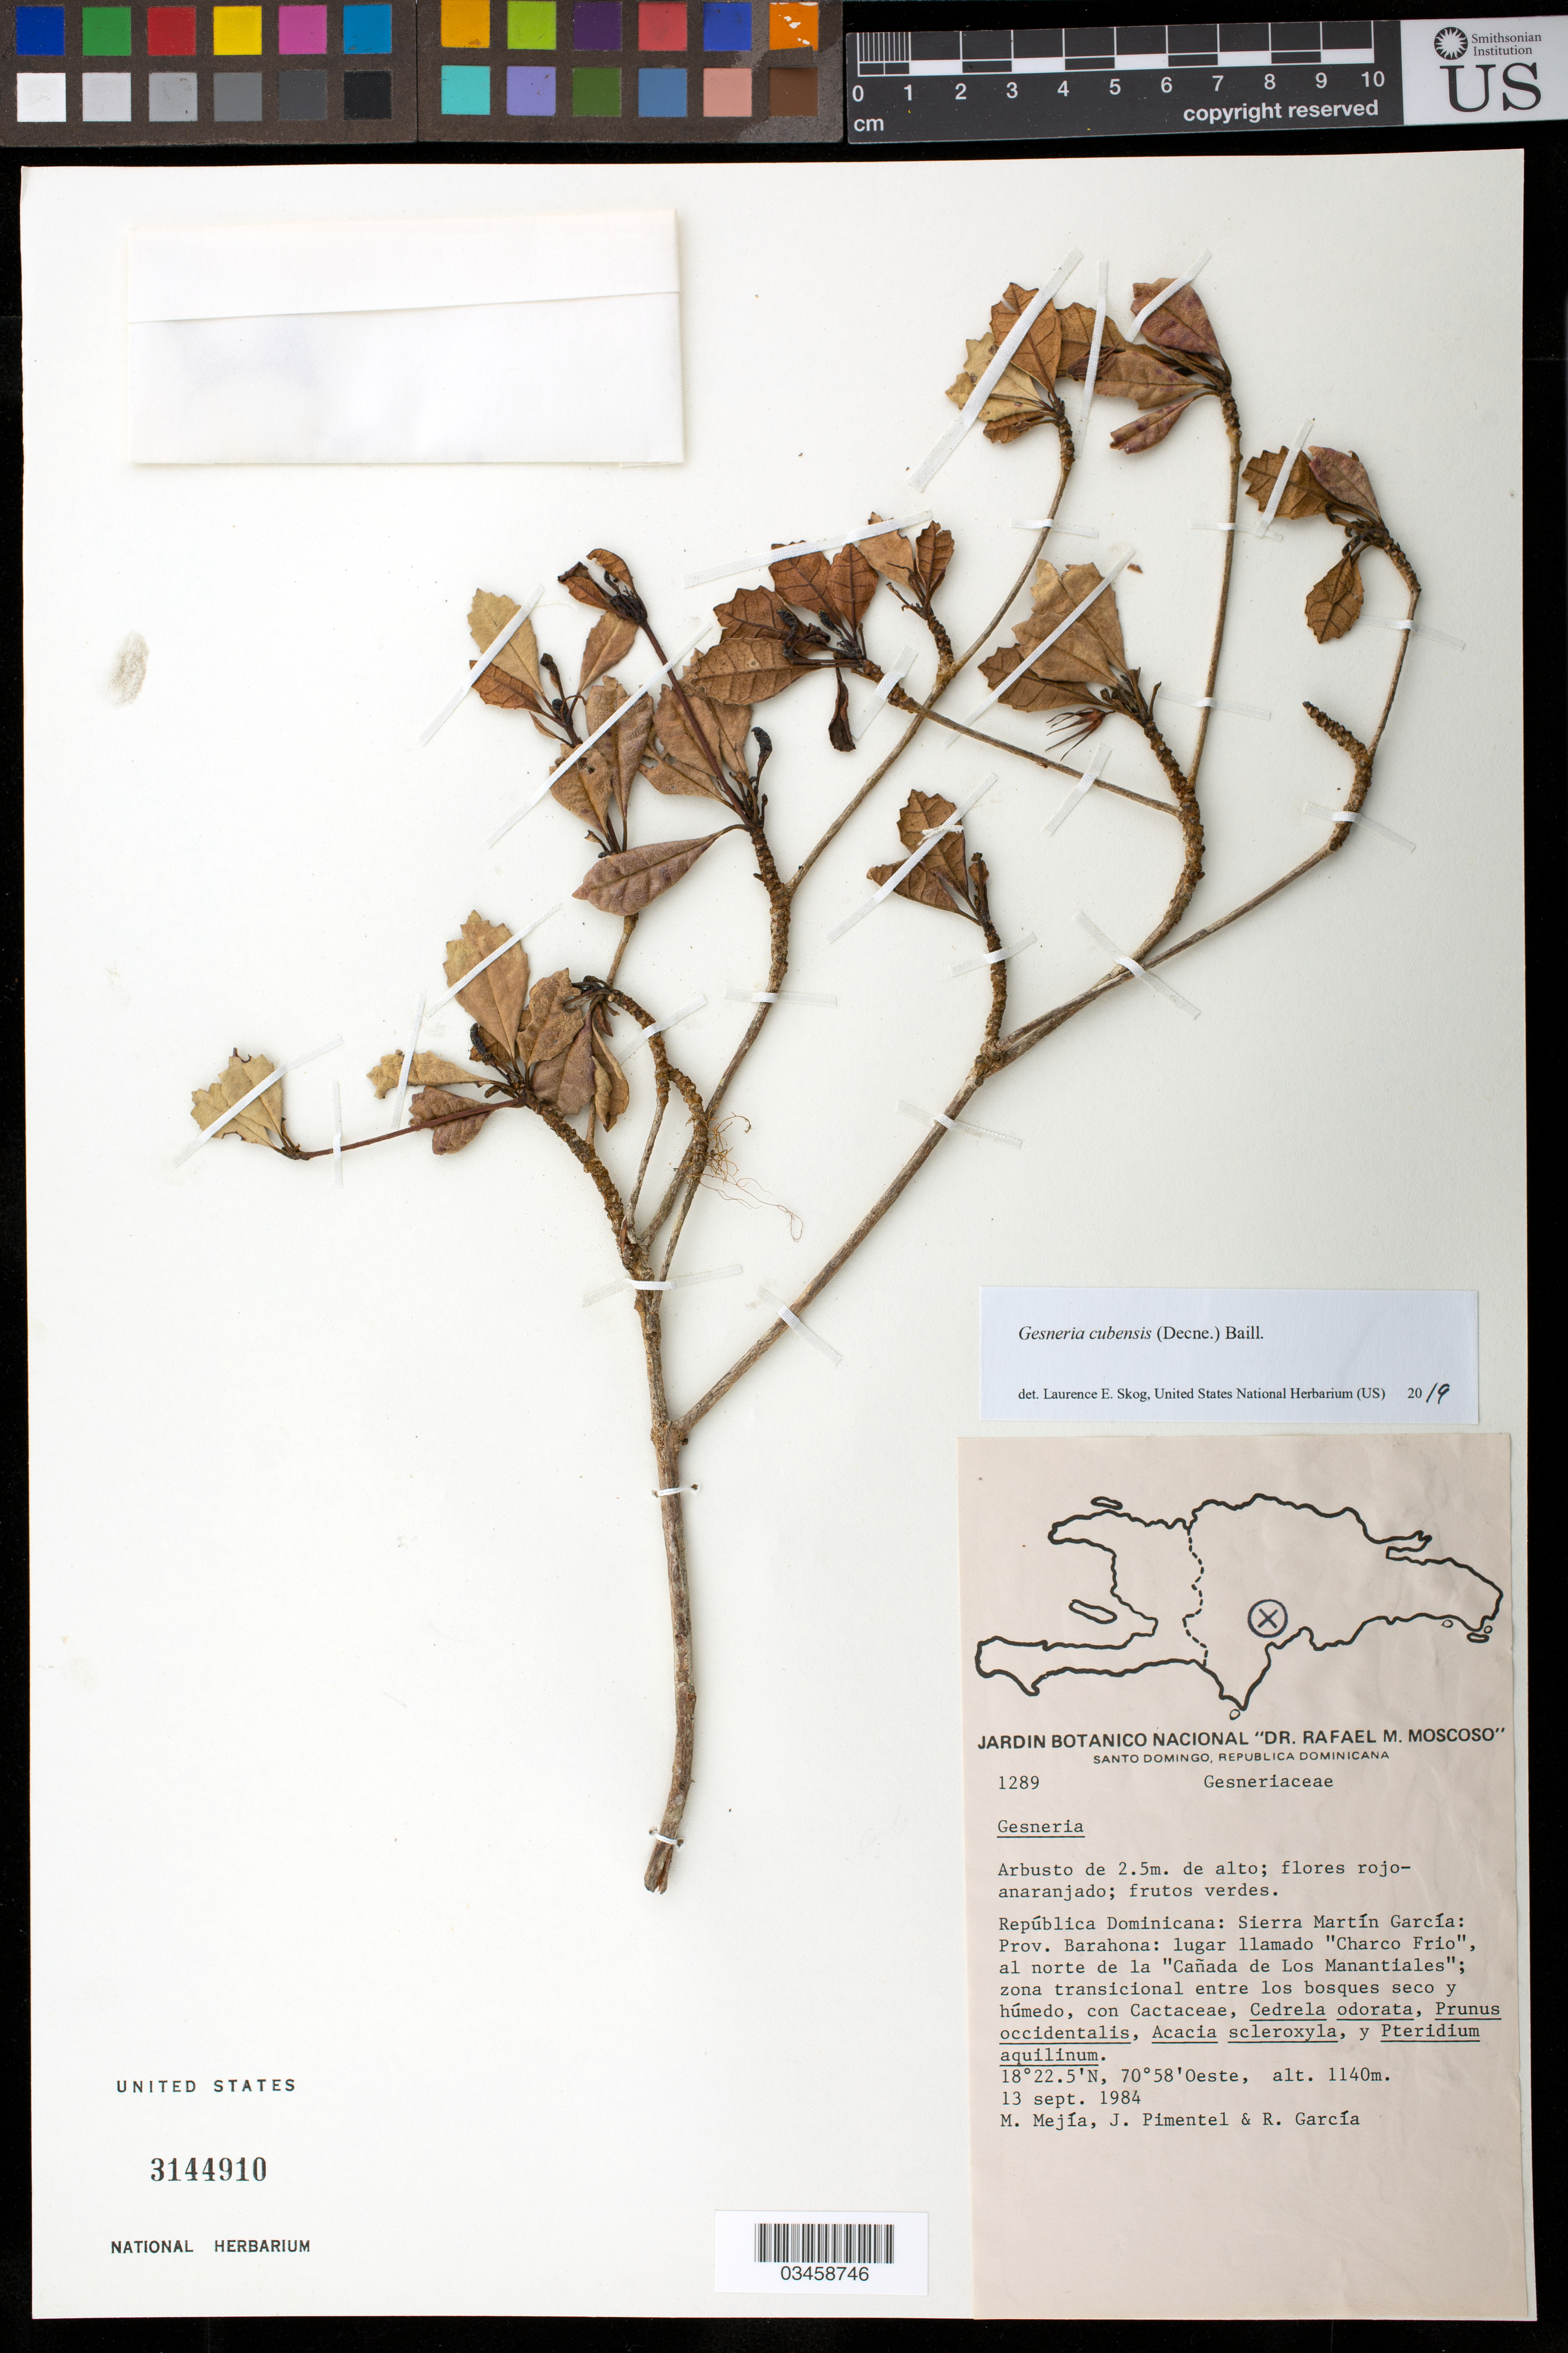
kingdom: Plantae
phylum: Tracheophyta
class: Magnoliopsida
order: Lamiales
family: Gesneriaceae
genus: Gesneria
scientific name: Gesneria cubensis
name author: (Decne.) Baill.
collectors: M. Mejia, J. Pimentel & R. G. García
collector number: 1289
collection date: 1984-09-13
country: Dominican Republic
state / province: Barahona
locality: Sierra Martin Garcia, lugar llamado "Charco Frio", al norte de la "Canada de Los Manantiales"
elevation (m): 1140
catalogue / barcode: US 3144910